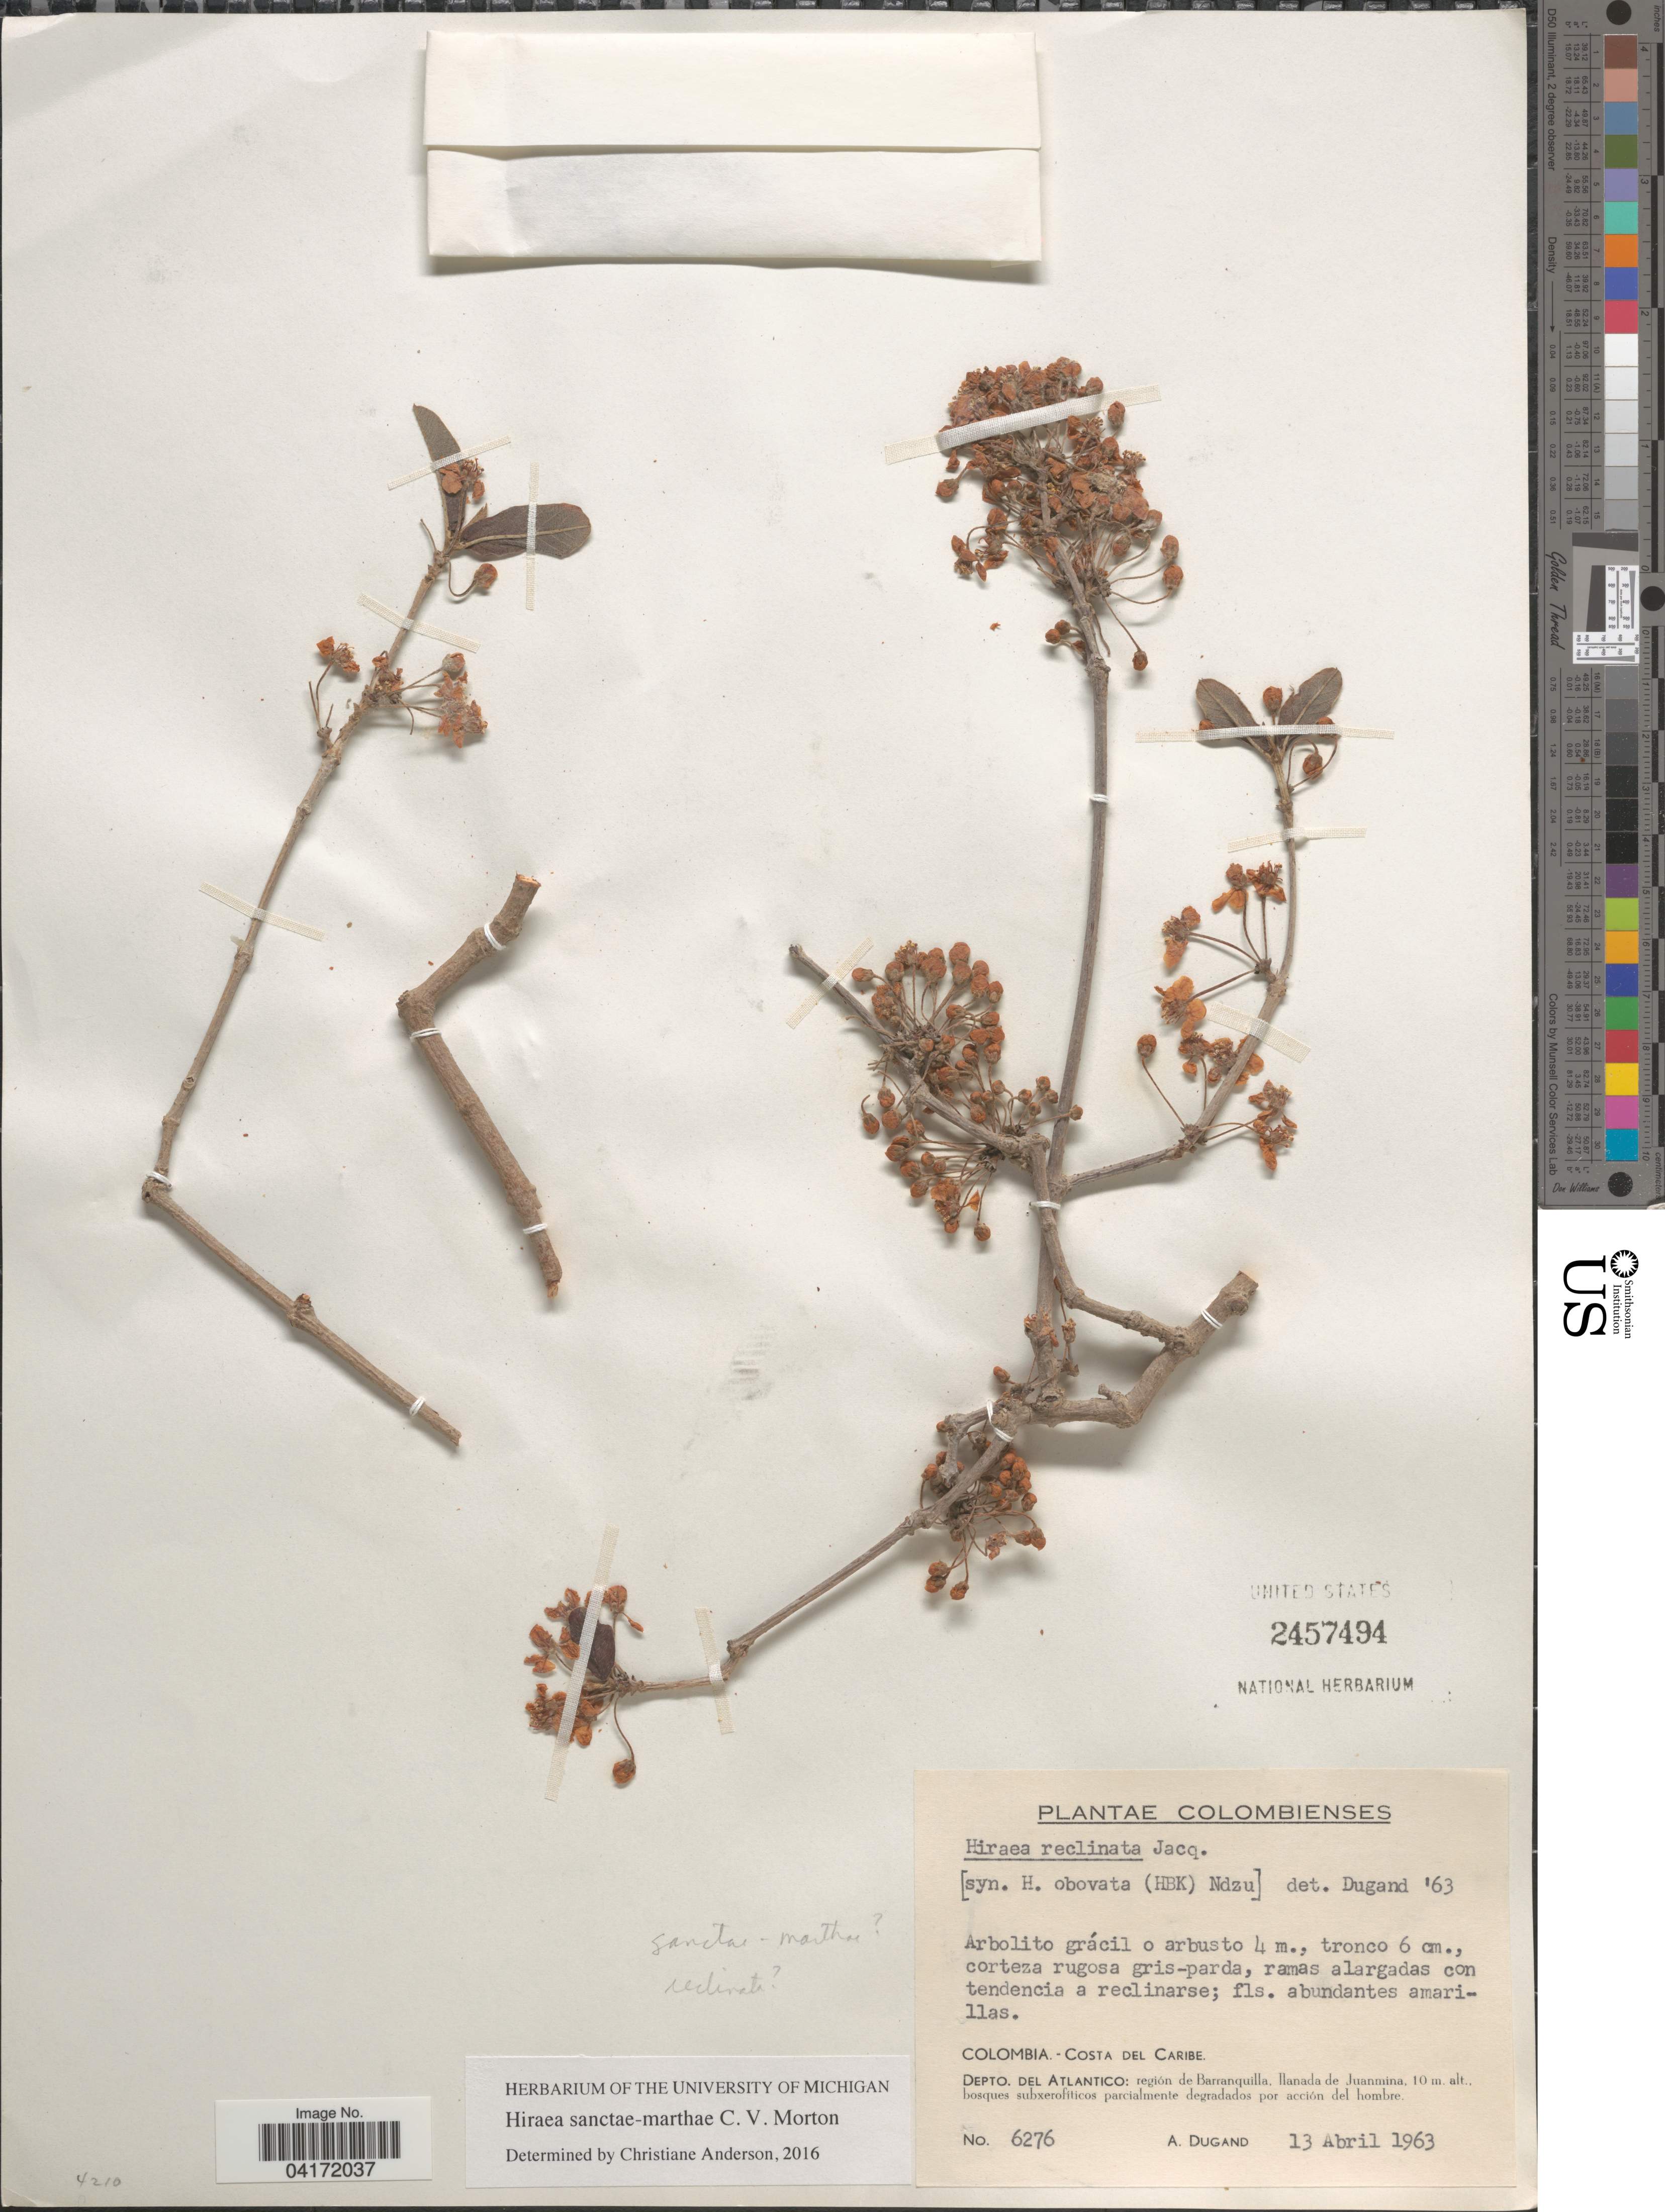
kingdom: Plantae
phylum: Tracheophyta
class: Magnoliopsida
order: Malpighiales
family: Malpighiaceae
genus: Hiraea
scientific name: Hiraea sanctae-marthae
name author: C.V. Morton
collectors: A. Dugand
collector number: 6276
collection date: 1963-04-13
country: Colombia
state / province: Atlántico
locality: Costa del Caribe. Depto. Depto. del Atlantico: región de Barranquilla, llanada de Juanmina.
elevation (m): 10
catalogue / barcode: US 2457494